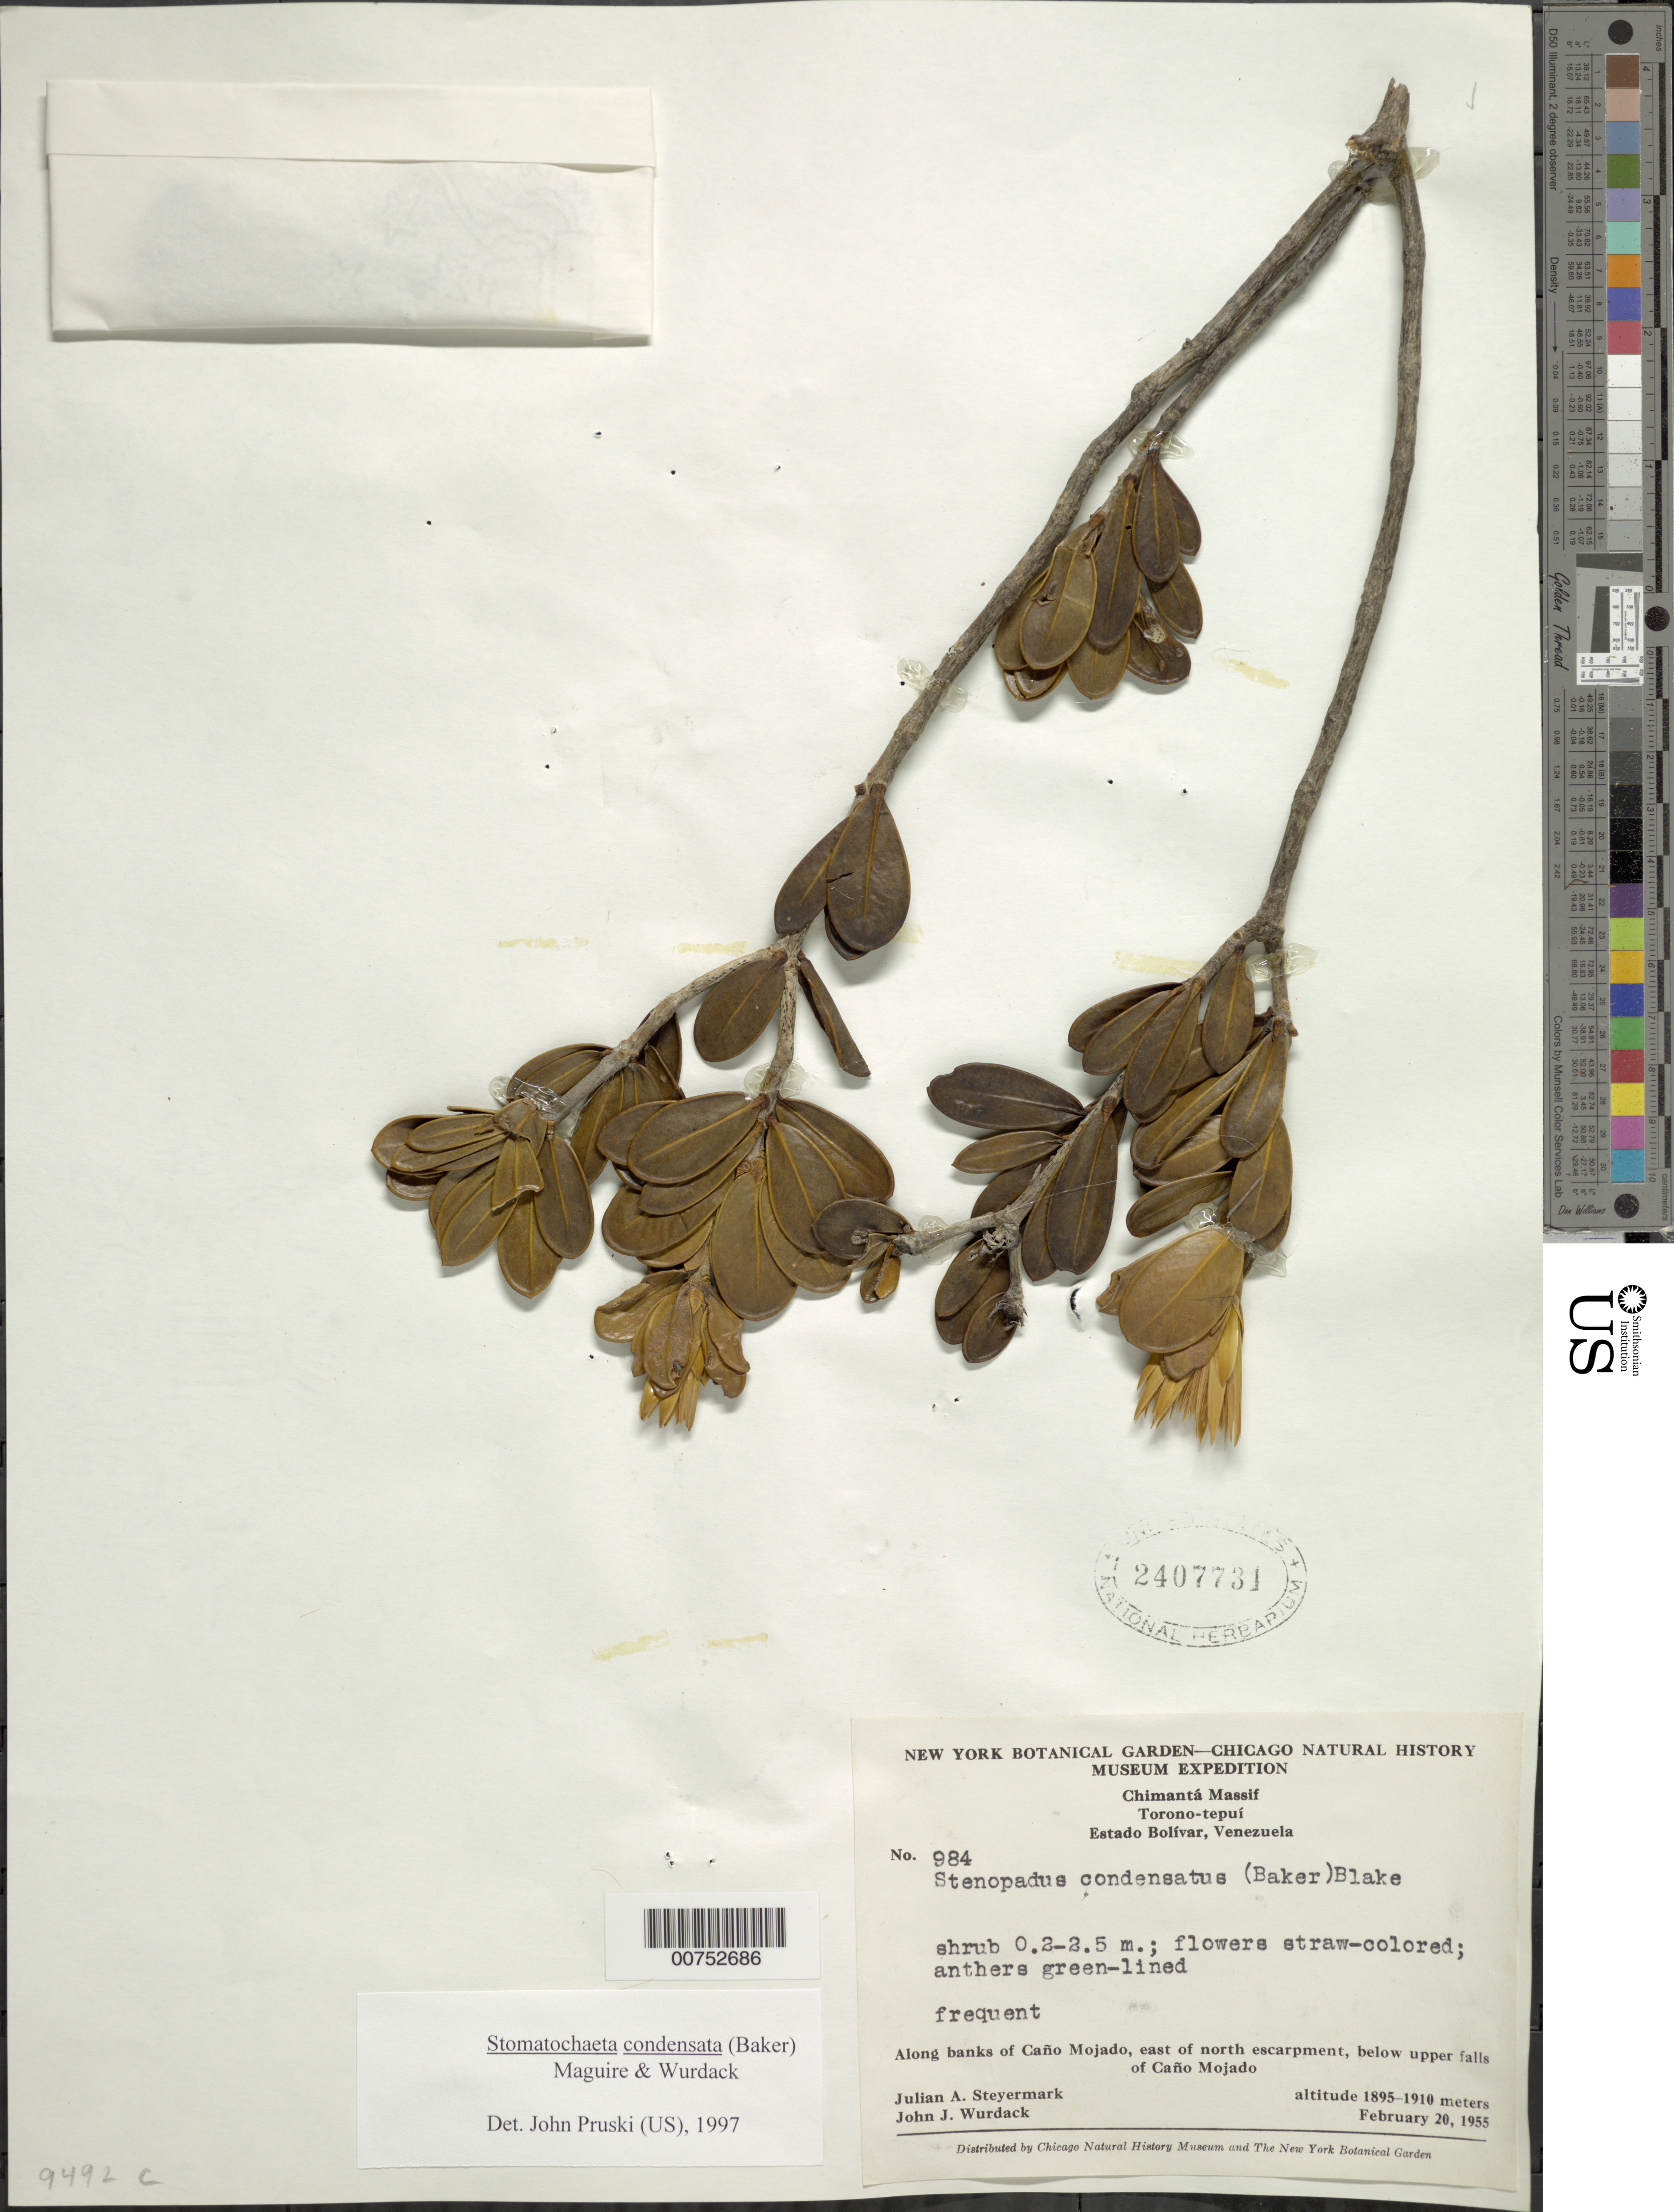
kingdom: Plantae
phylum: Tracheophyta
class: Magnoliopsida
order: Asterales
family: Asteraceae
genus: Stomatochaeta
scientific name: Stomatochaeta condensata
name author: (Baker) Maguire & Wurdack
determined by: Pruski, J. F.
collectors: J. Steyermark & J. J. Wurdack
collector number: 55 984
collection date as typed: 20-Feb-55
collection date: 1955-02-20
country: Venezuela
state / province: Bolívar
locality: Chimantá Massif, Torono-tepuí; along banks of Caño Mojado, east of north escarpment, below upper falls of Caño Mojado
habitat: Bank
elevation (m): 1895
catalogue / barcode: US 2407731